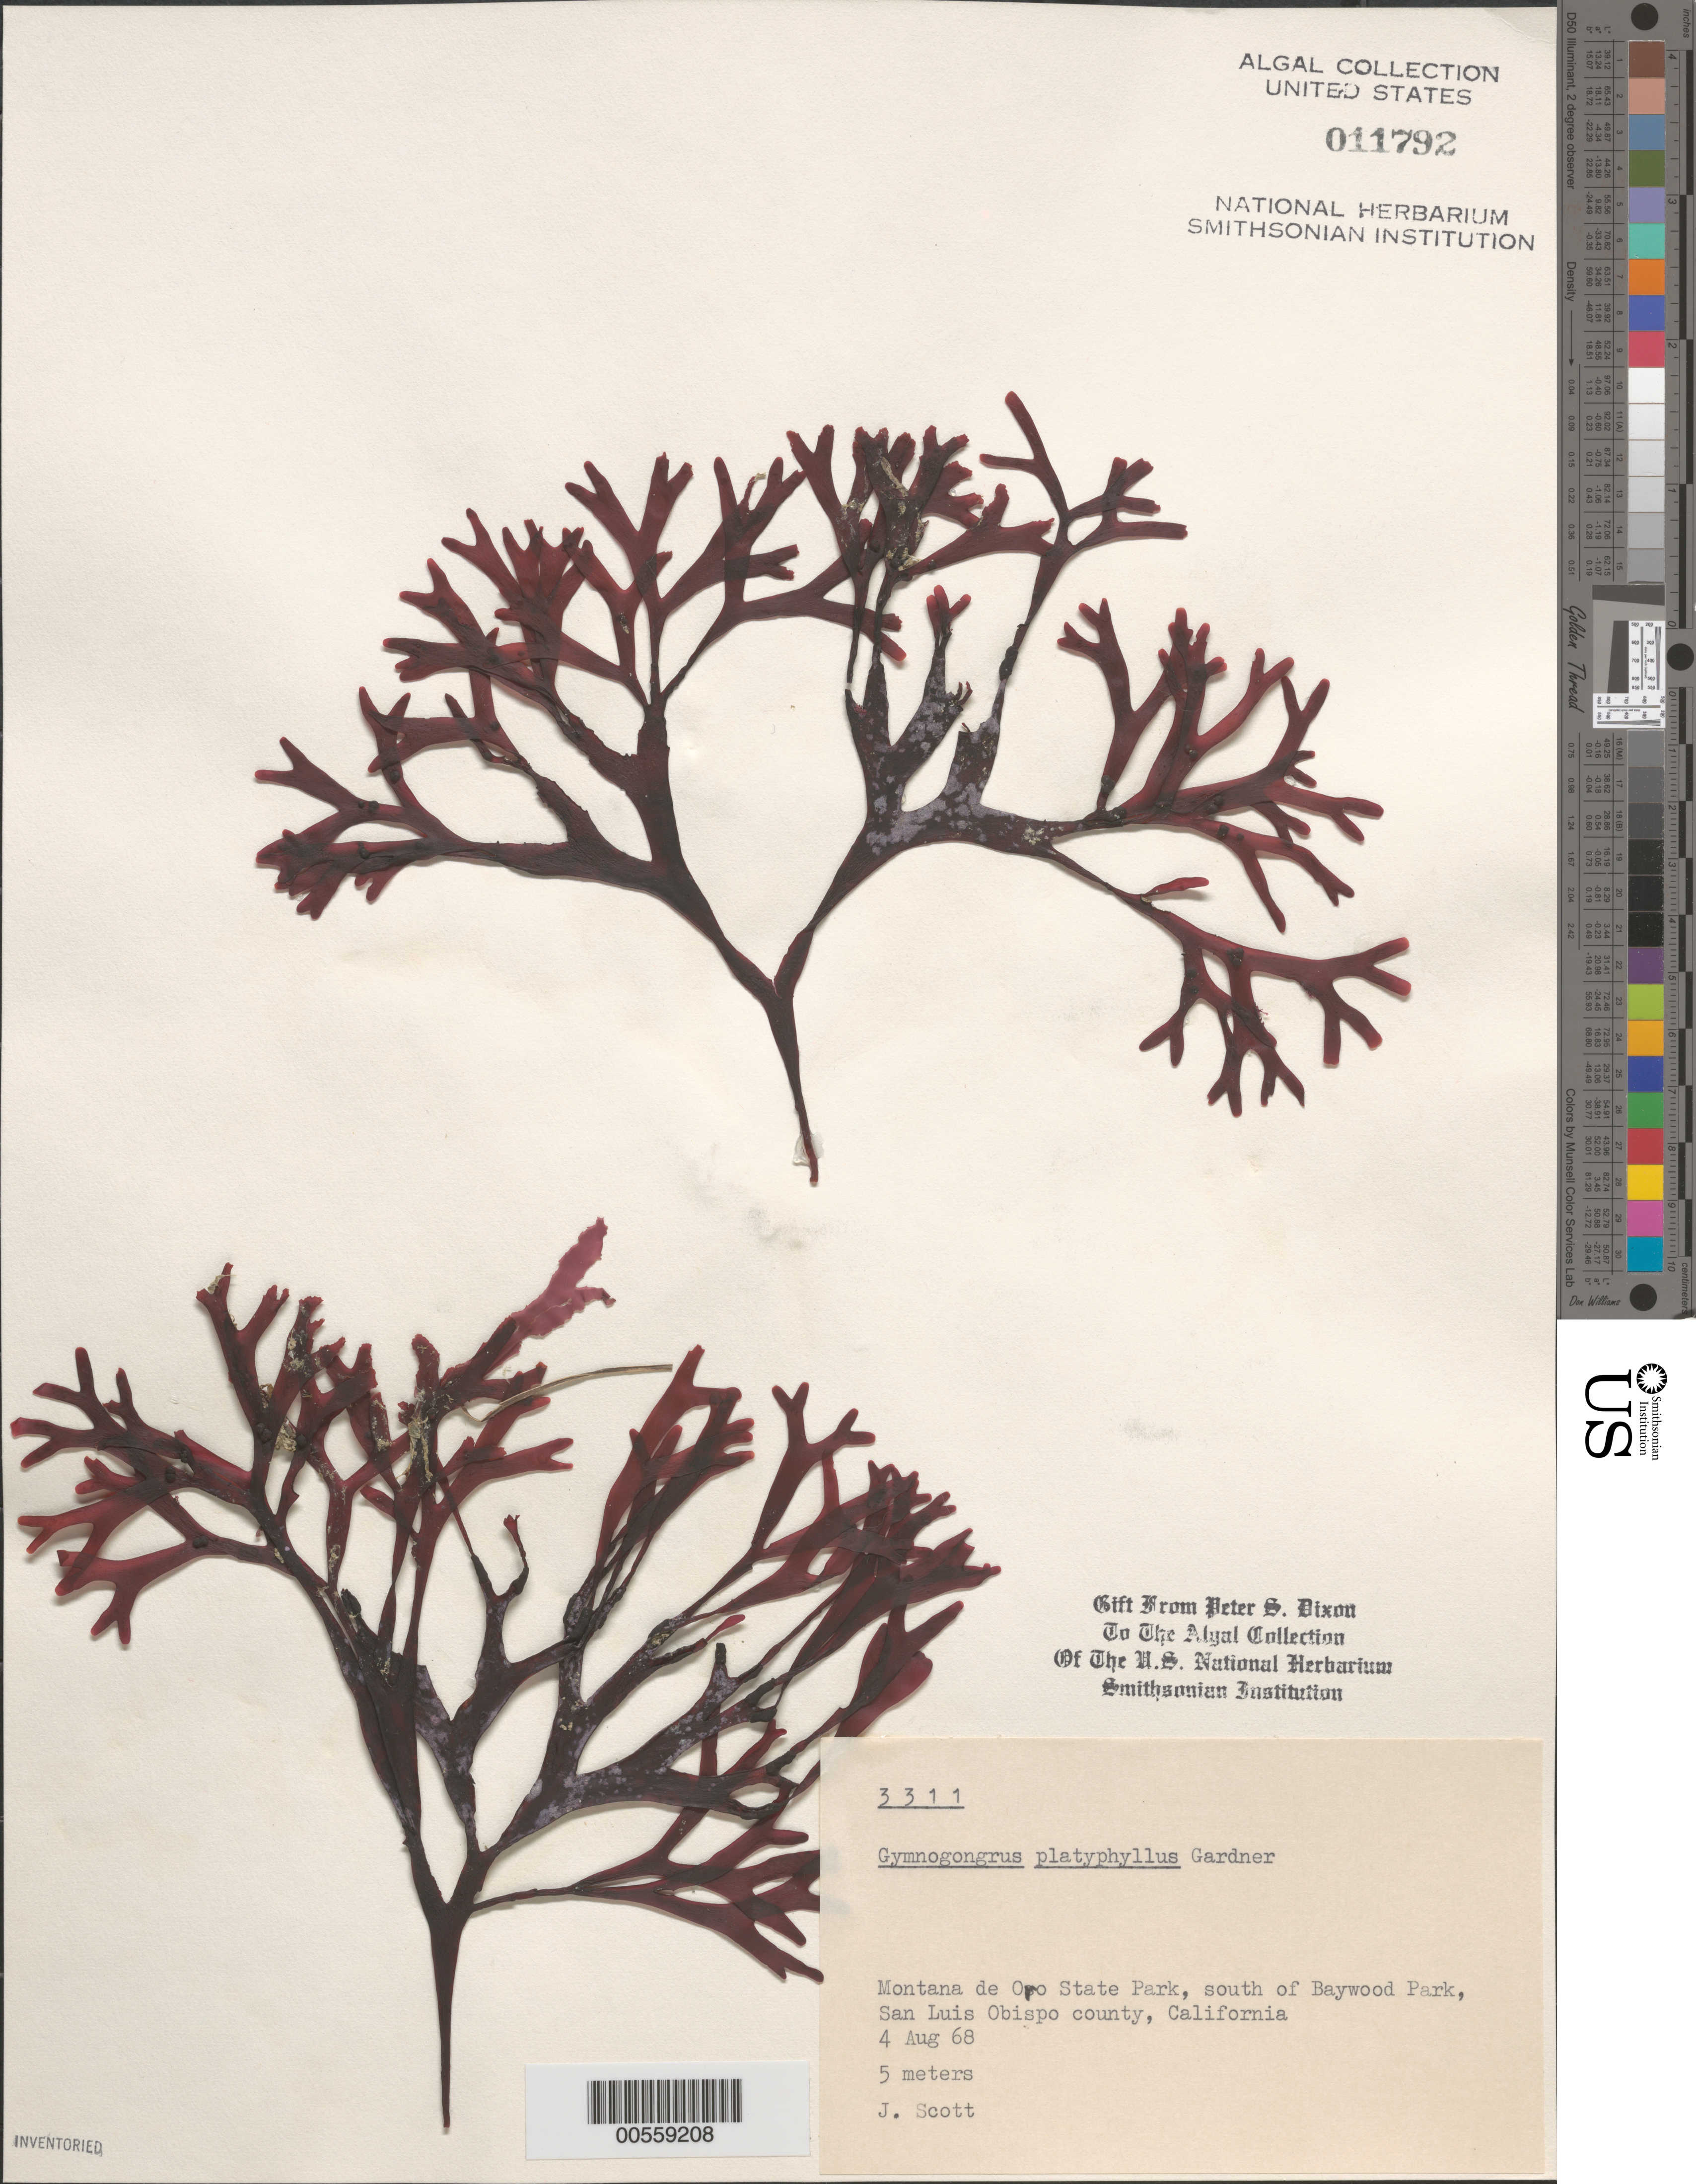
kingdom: Plantae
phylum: Rhodophyta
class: Florideophyceae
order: Gigartinales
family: Phyllophoraceae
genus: Gymnogongrus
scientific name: Gymnogongrus platyphyllus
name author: N.L. Gardner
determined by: Dixon, P. S.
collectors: J. Scott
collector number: PSD 3311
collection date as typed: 04 Aug 1968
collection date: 1968-08-04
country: United States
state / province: California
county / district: San Luis Obispo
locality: Montana de Oro State Park, south of Baywood Park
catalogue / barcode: US 11792